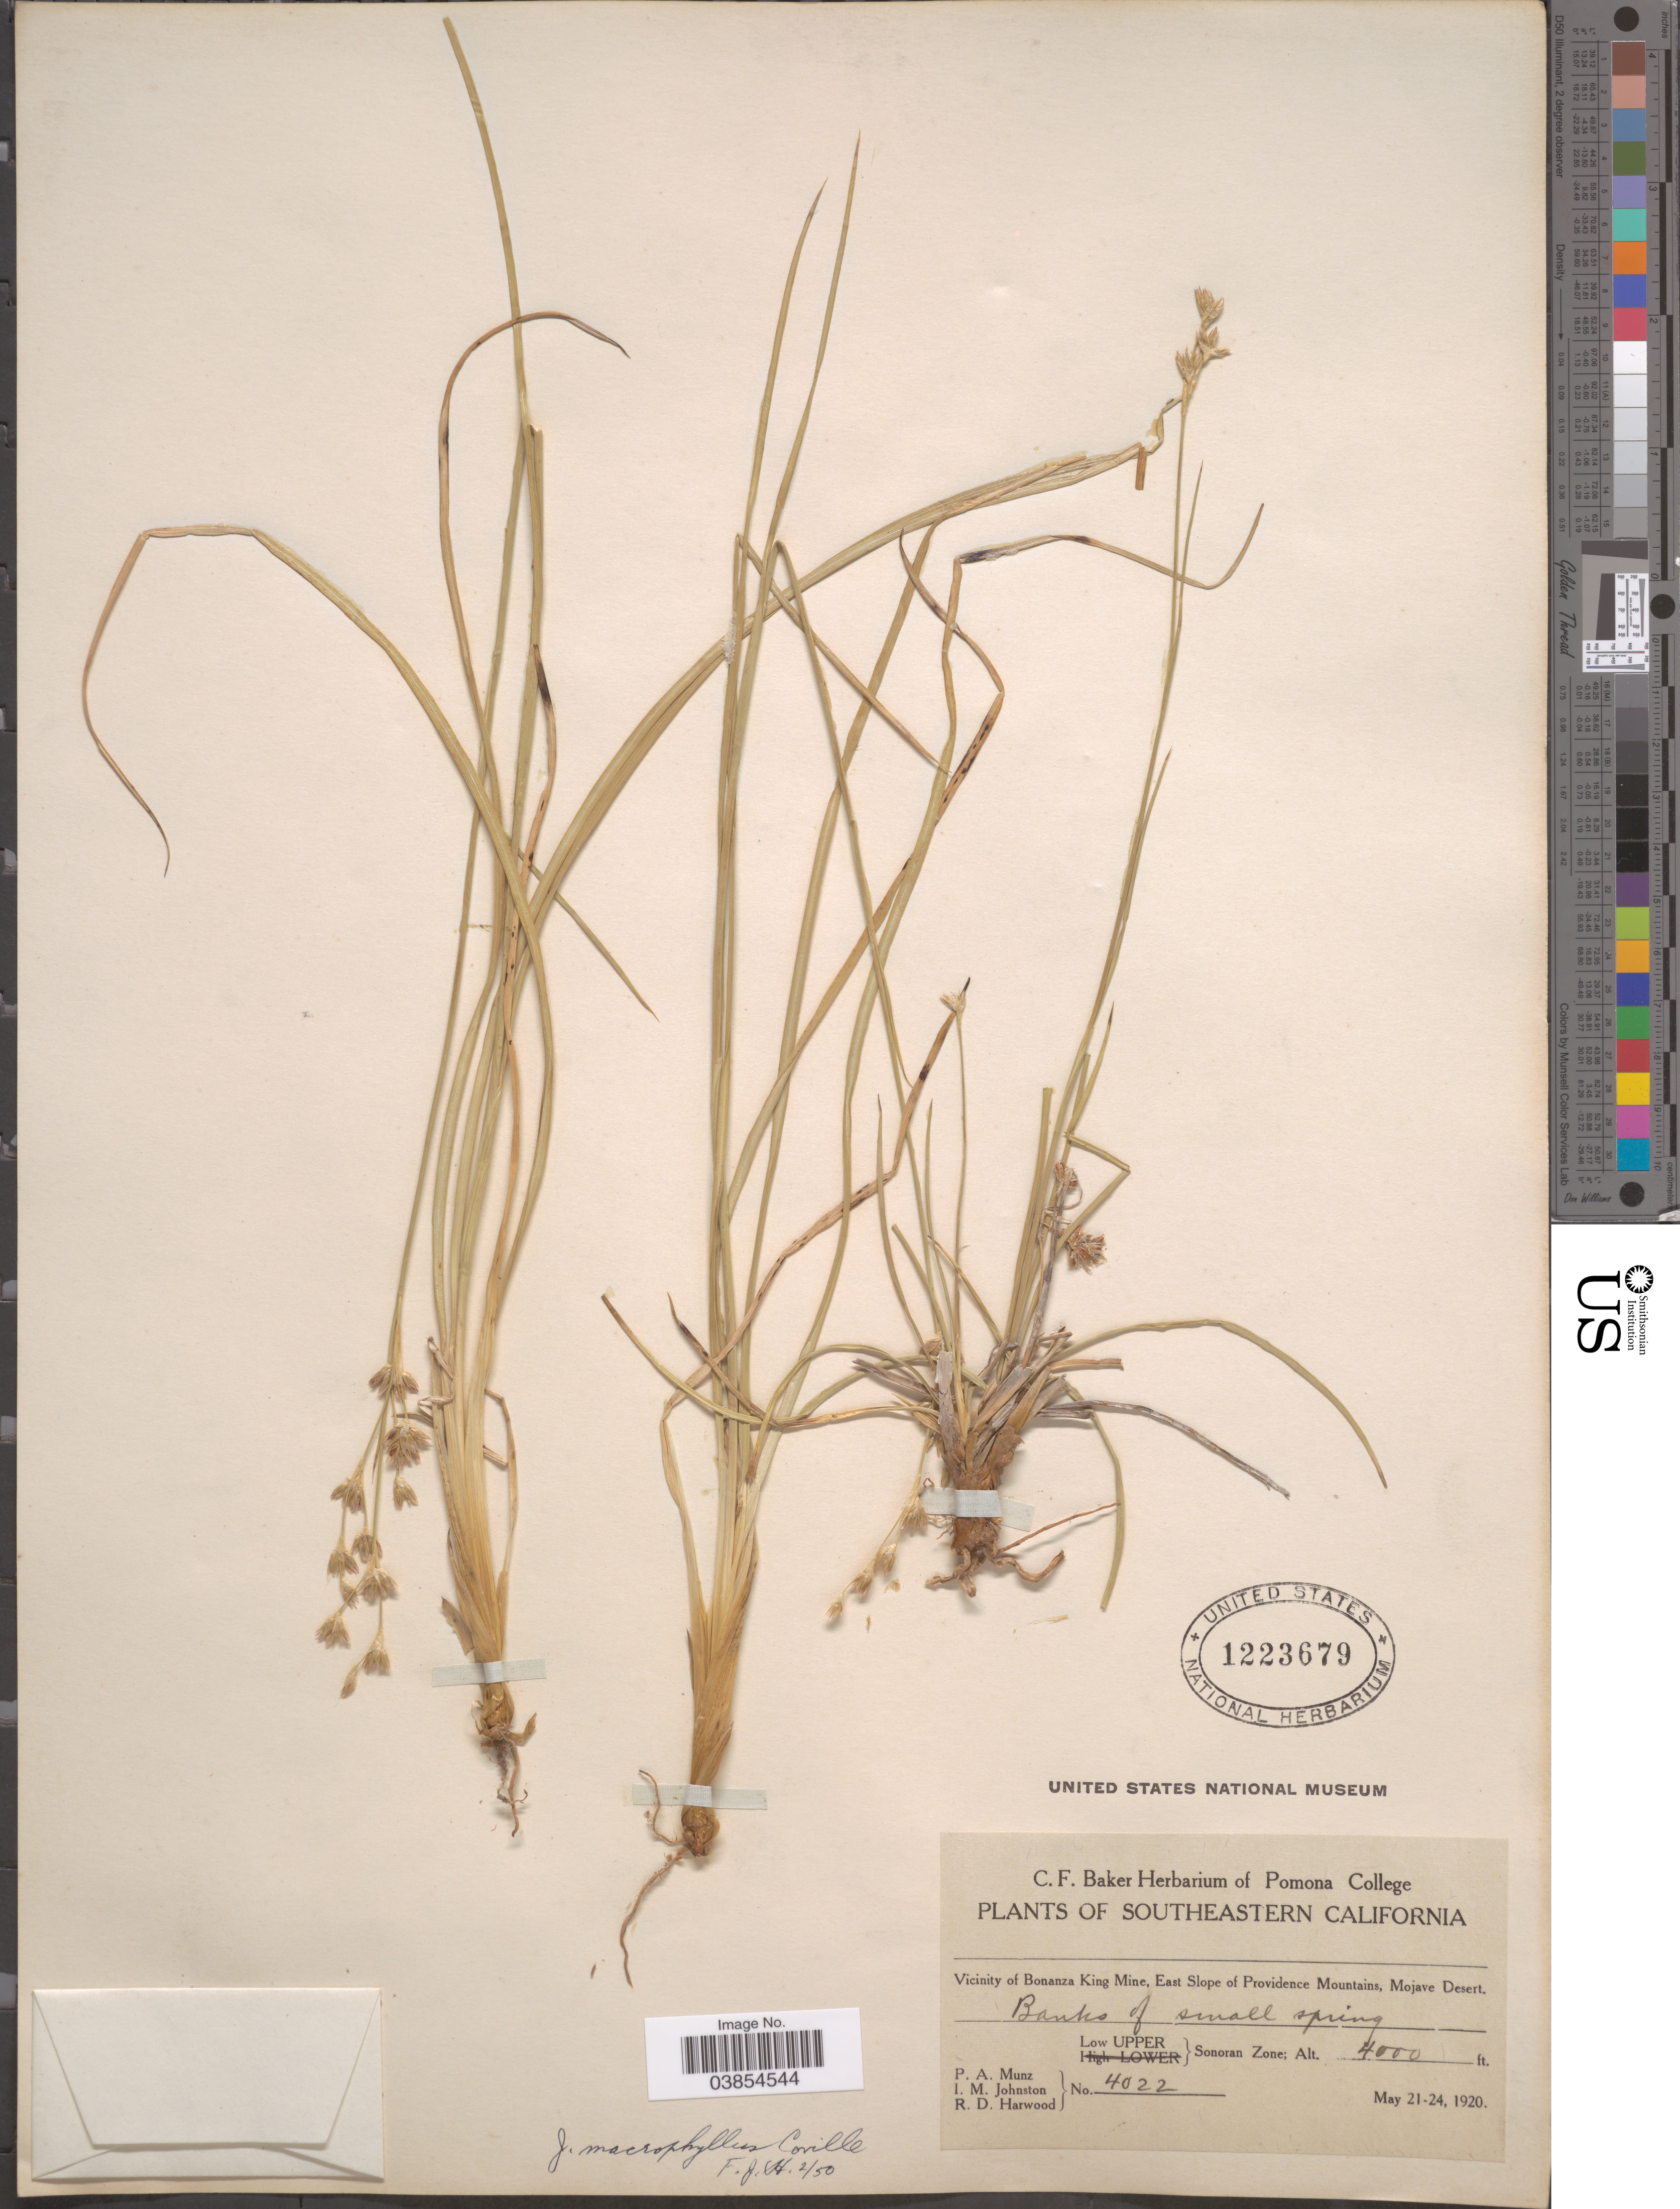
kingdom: Plantae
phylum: Tracheophyta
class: Liliopsida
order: Poales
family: Juncaceae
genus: Juncus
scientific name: Juncus macrophyllus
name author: Coville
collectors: P. A. Munz, I.M. Johnston & R. Harwood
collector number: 4022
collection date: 1920-05-21/1920-05-24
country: United States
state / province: California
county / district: San Bernardino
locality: Southeastern California. Vicinity of Bonanza King Mine, East Slope of Providence Mountains, Mojave Desert. Banks of small spring. Low Upper Sonoran Zone.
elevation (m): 1219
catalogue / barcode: US 1223679